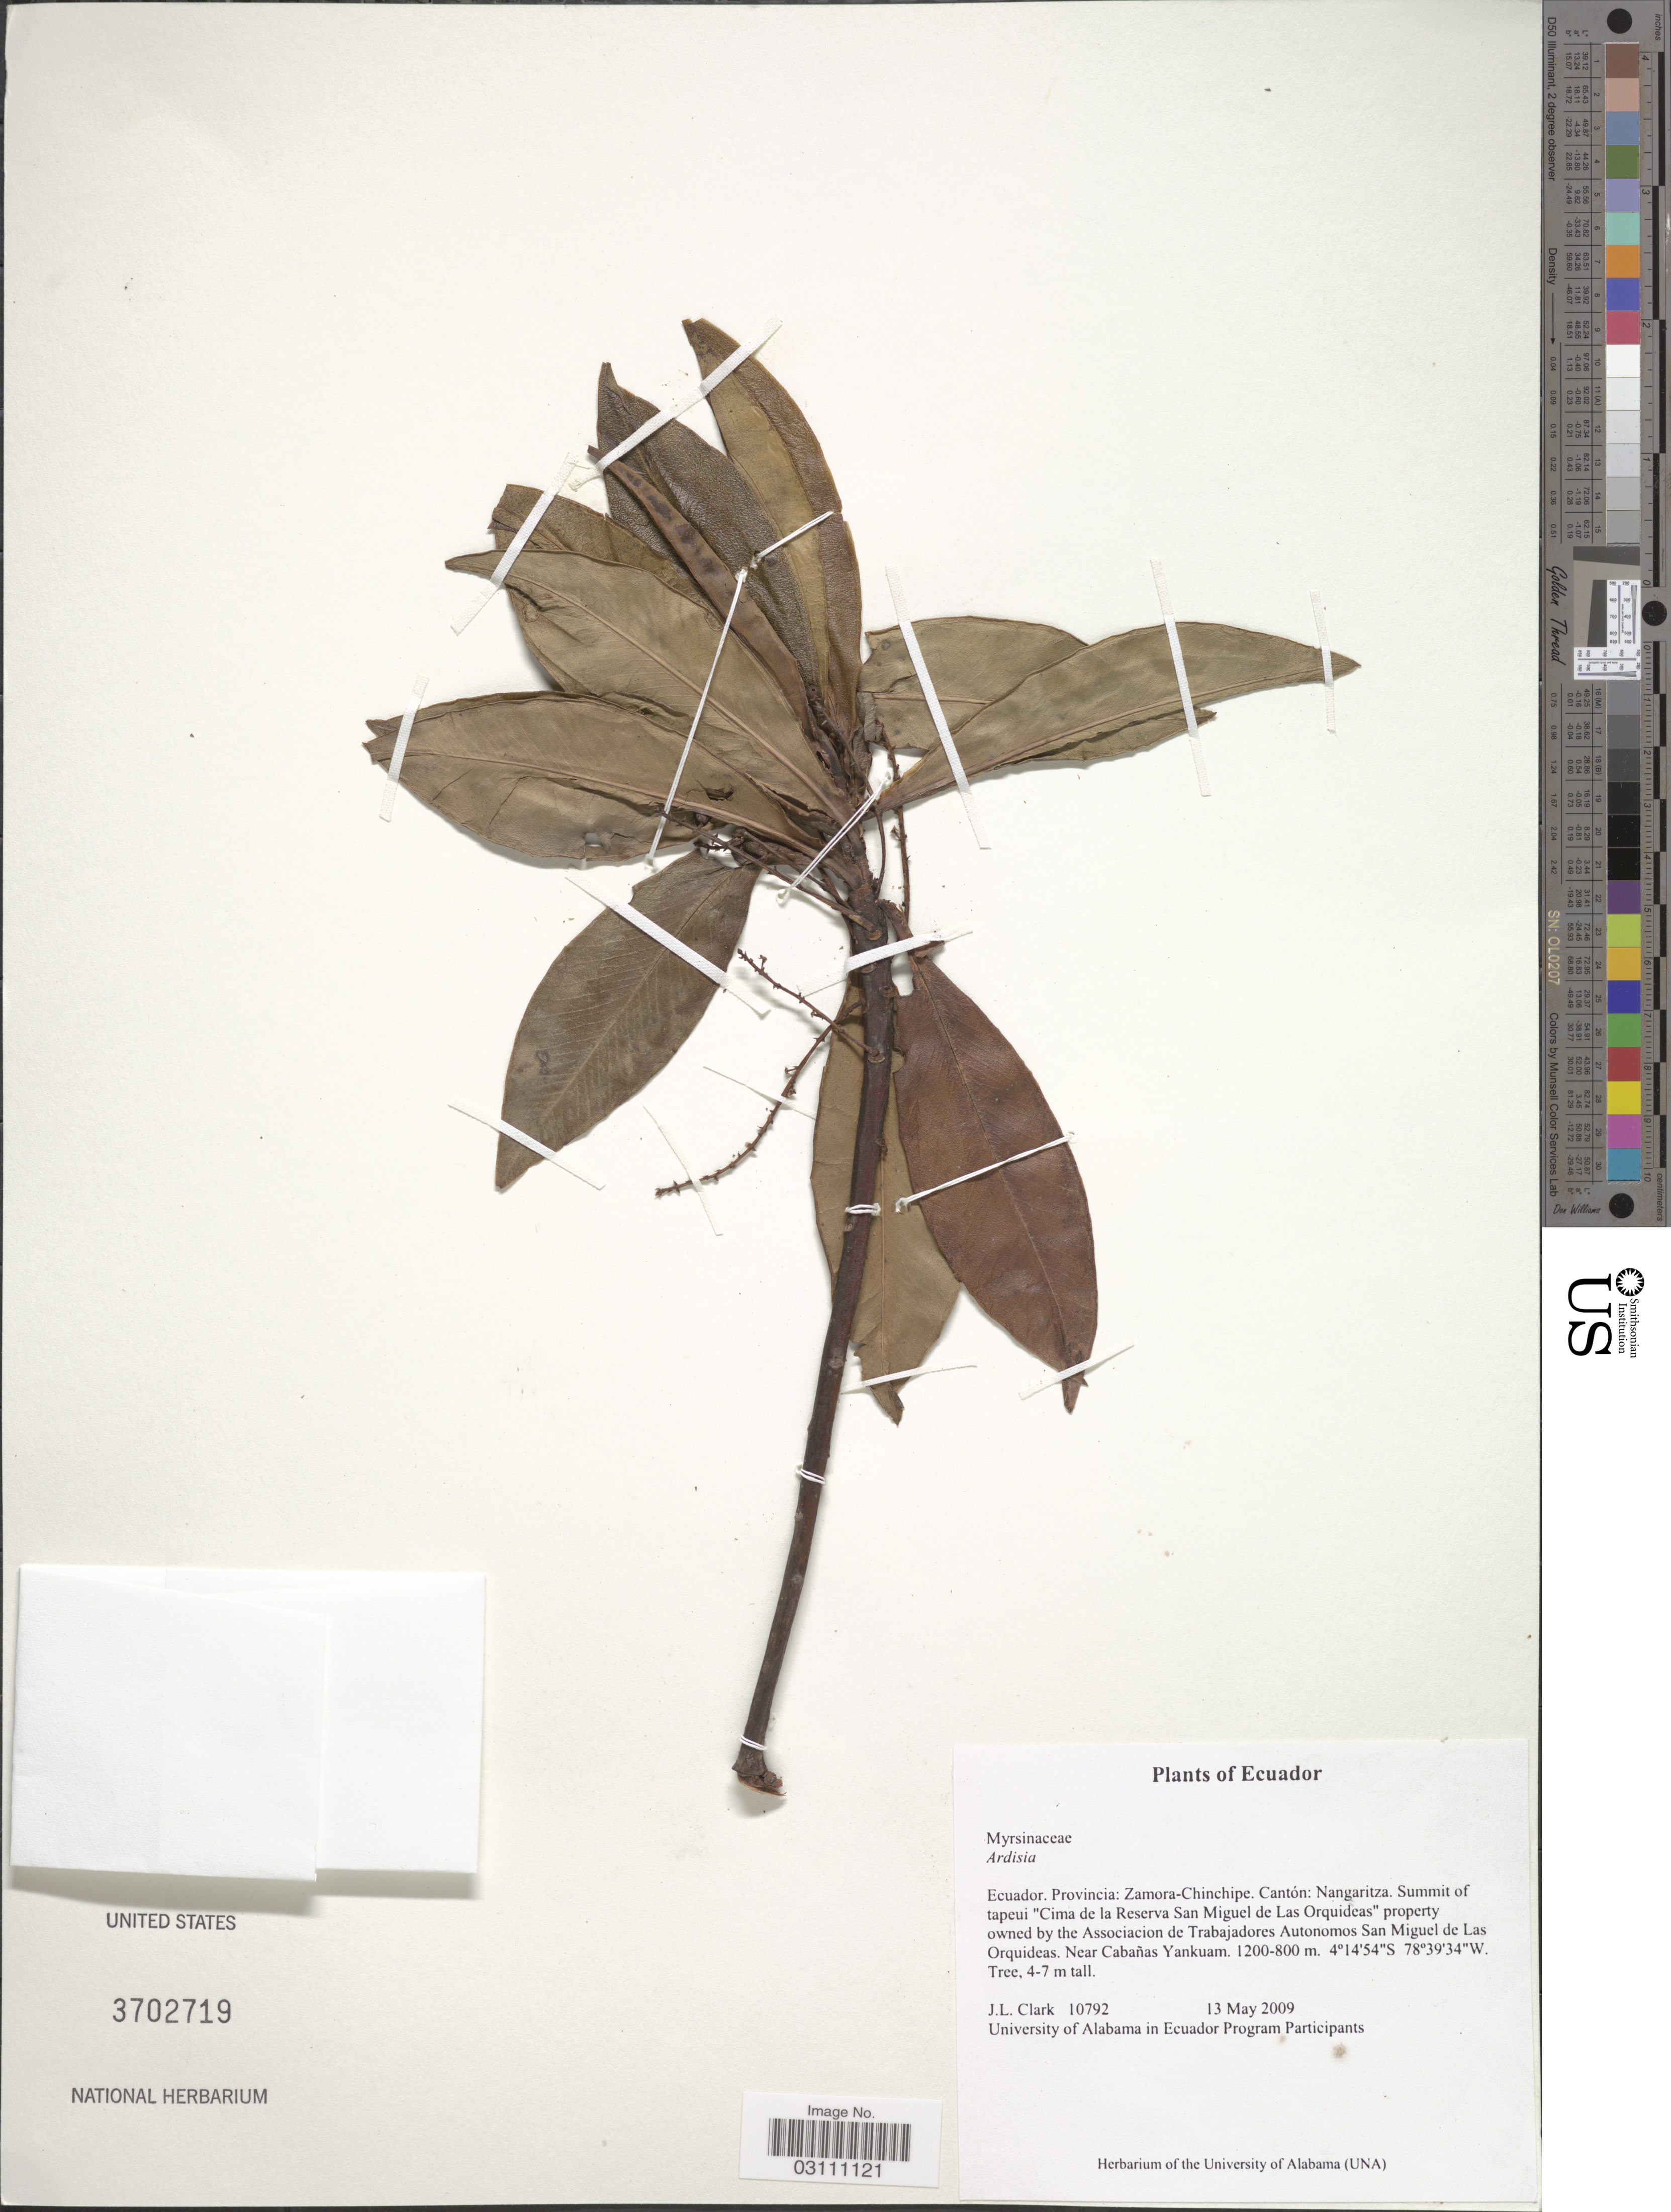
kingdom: Plantae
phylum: Tracheophyta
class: Magnoliopsida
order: Ericales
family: Primulaceae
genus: Ardisia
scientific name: Ardisia sp.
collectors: J. L. Clark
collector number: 10792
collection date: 2009-05-13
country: Ecuador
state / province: Zamora-Chinchipe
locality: Cantón: Nangaritza. Summit of tapeui "Cima de la Reserva San Miguel de Las Orquideas" property owned by the Associacion de Trabajadores Autonomos San Miguel de Las Orquideas. Near Cabañas Yankuam.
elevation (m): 800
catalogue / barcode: US 3702719